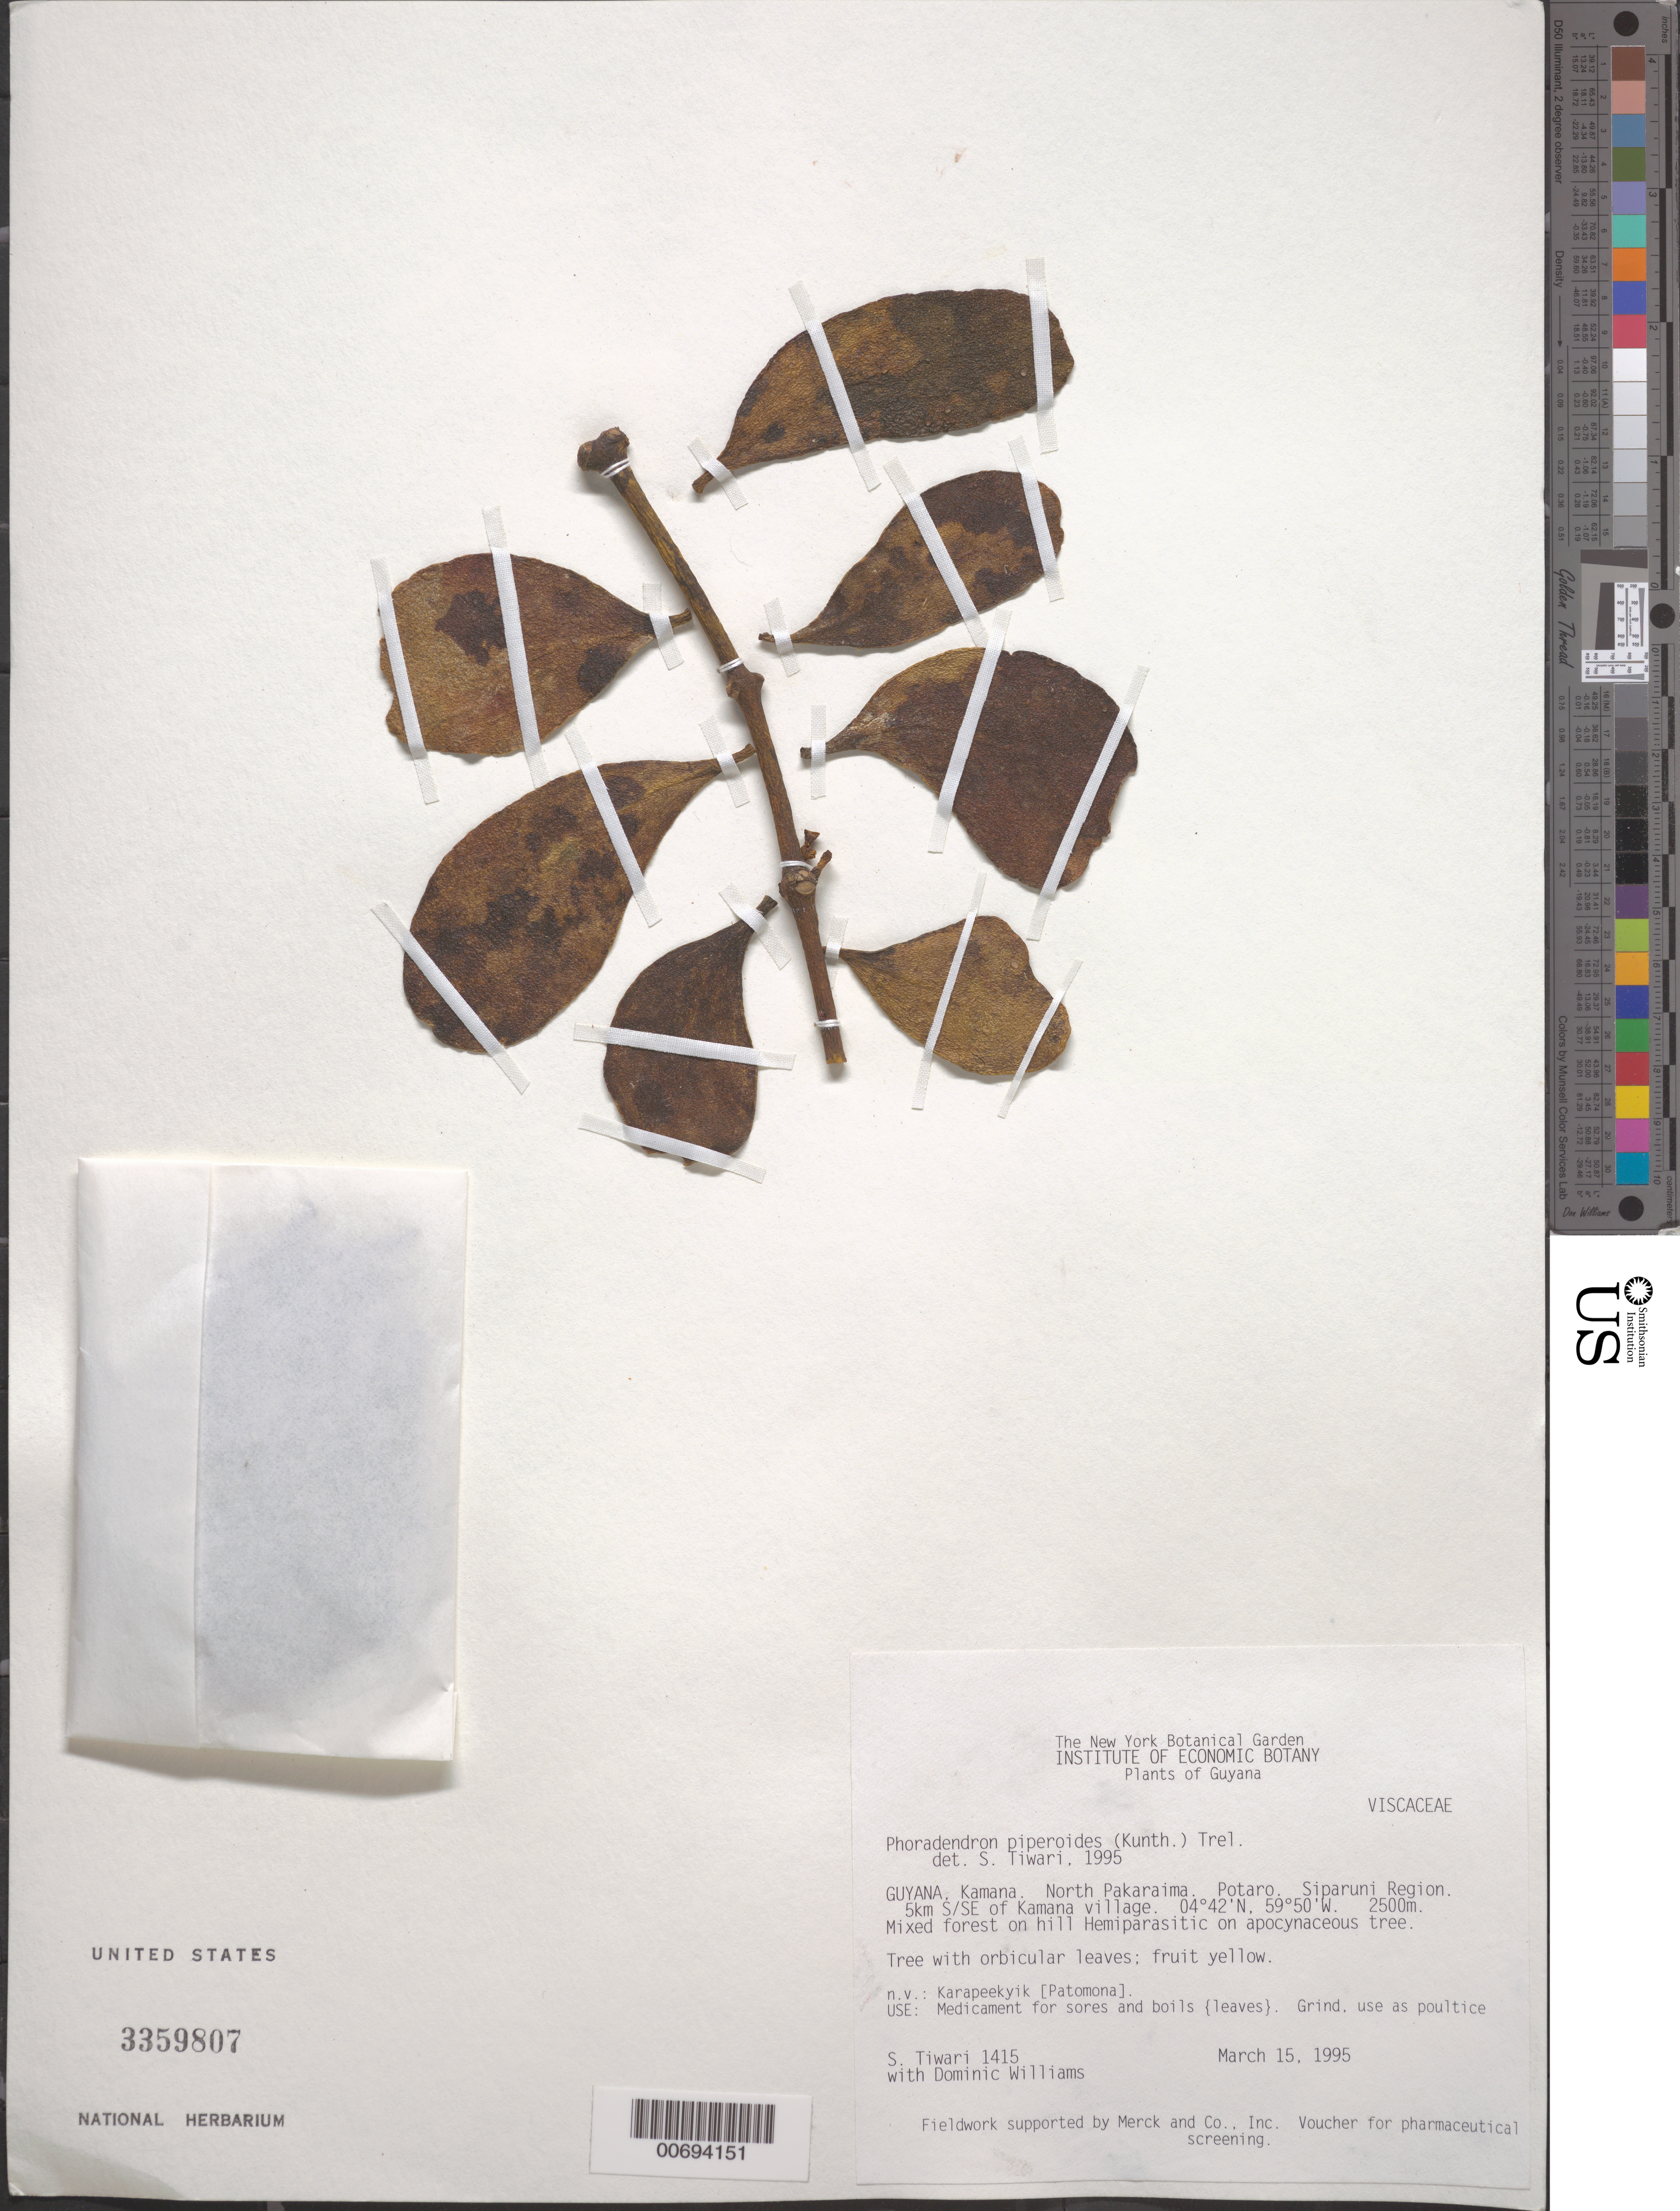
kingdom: Plantae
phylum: Tracheophyta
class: Magnoliopsida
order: Santalales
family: Viscaceae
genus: Phoradendron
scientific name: Phoradendron piperoides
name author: (Kunth) Trel.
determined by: Tiwari, S.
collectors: S. Tiwari & D. Williams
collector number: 1415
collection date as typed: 15-Mar-95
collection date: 1995-03-15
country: Guyana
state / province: Potaro-Siparuni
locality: Kamana, 5 km SSE of Kamana village, North Pakaraima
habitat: Mixed forest on hill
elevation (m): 2500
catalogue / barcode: US 3359807